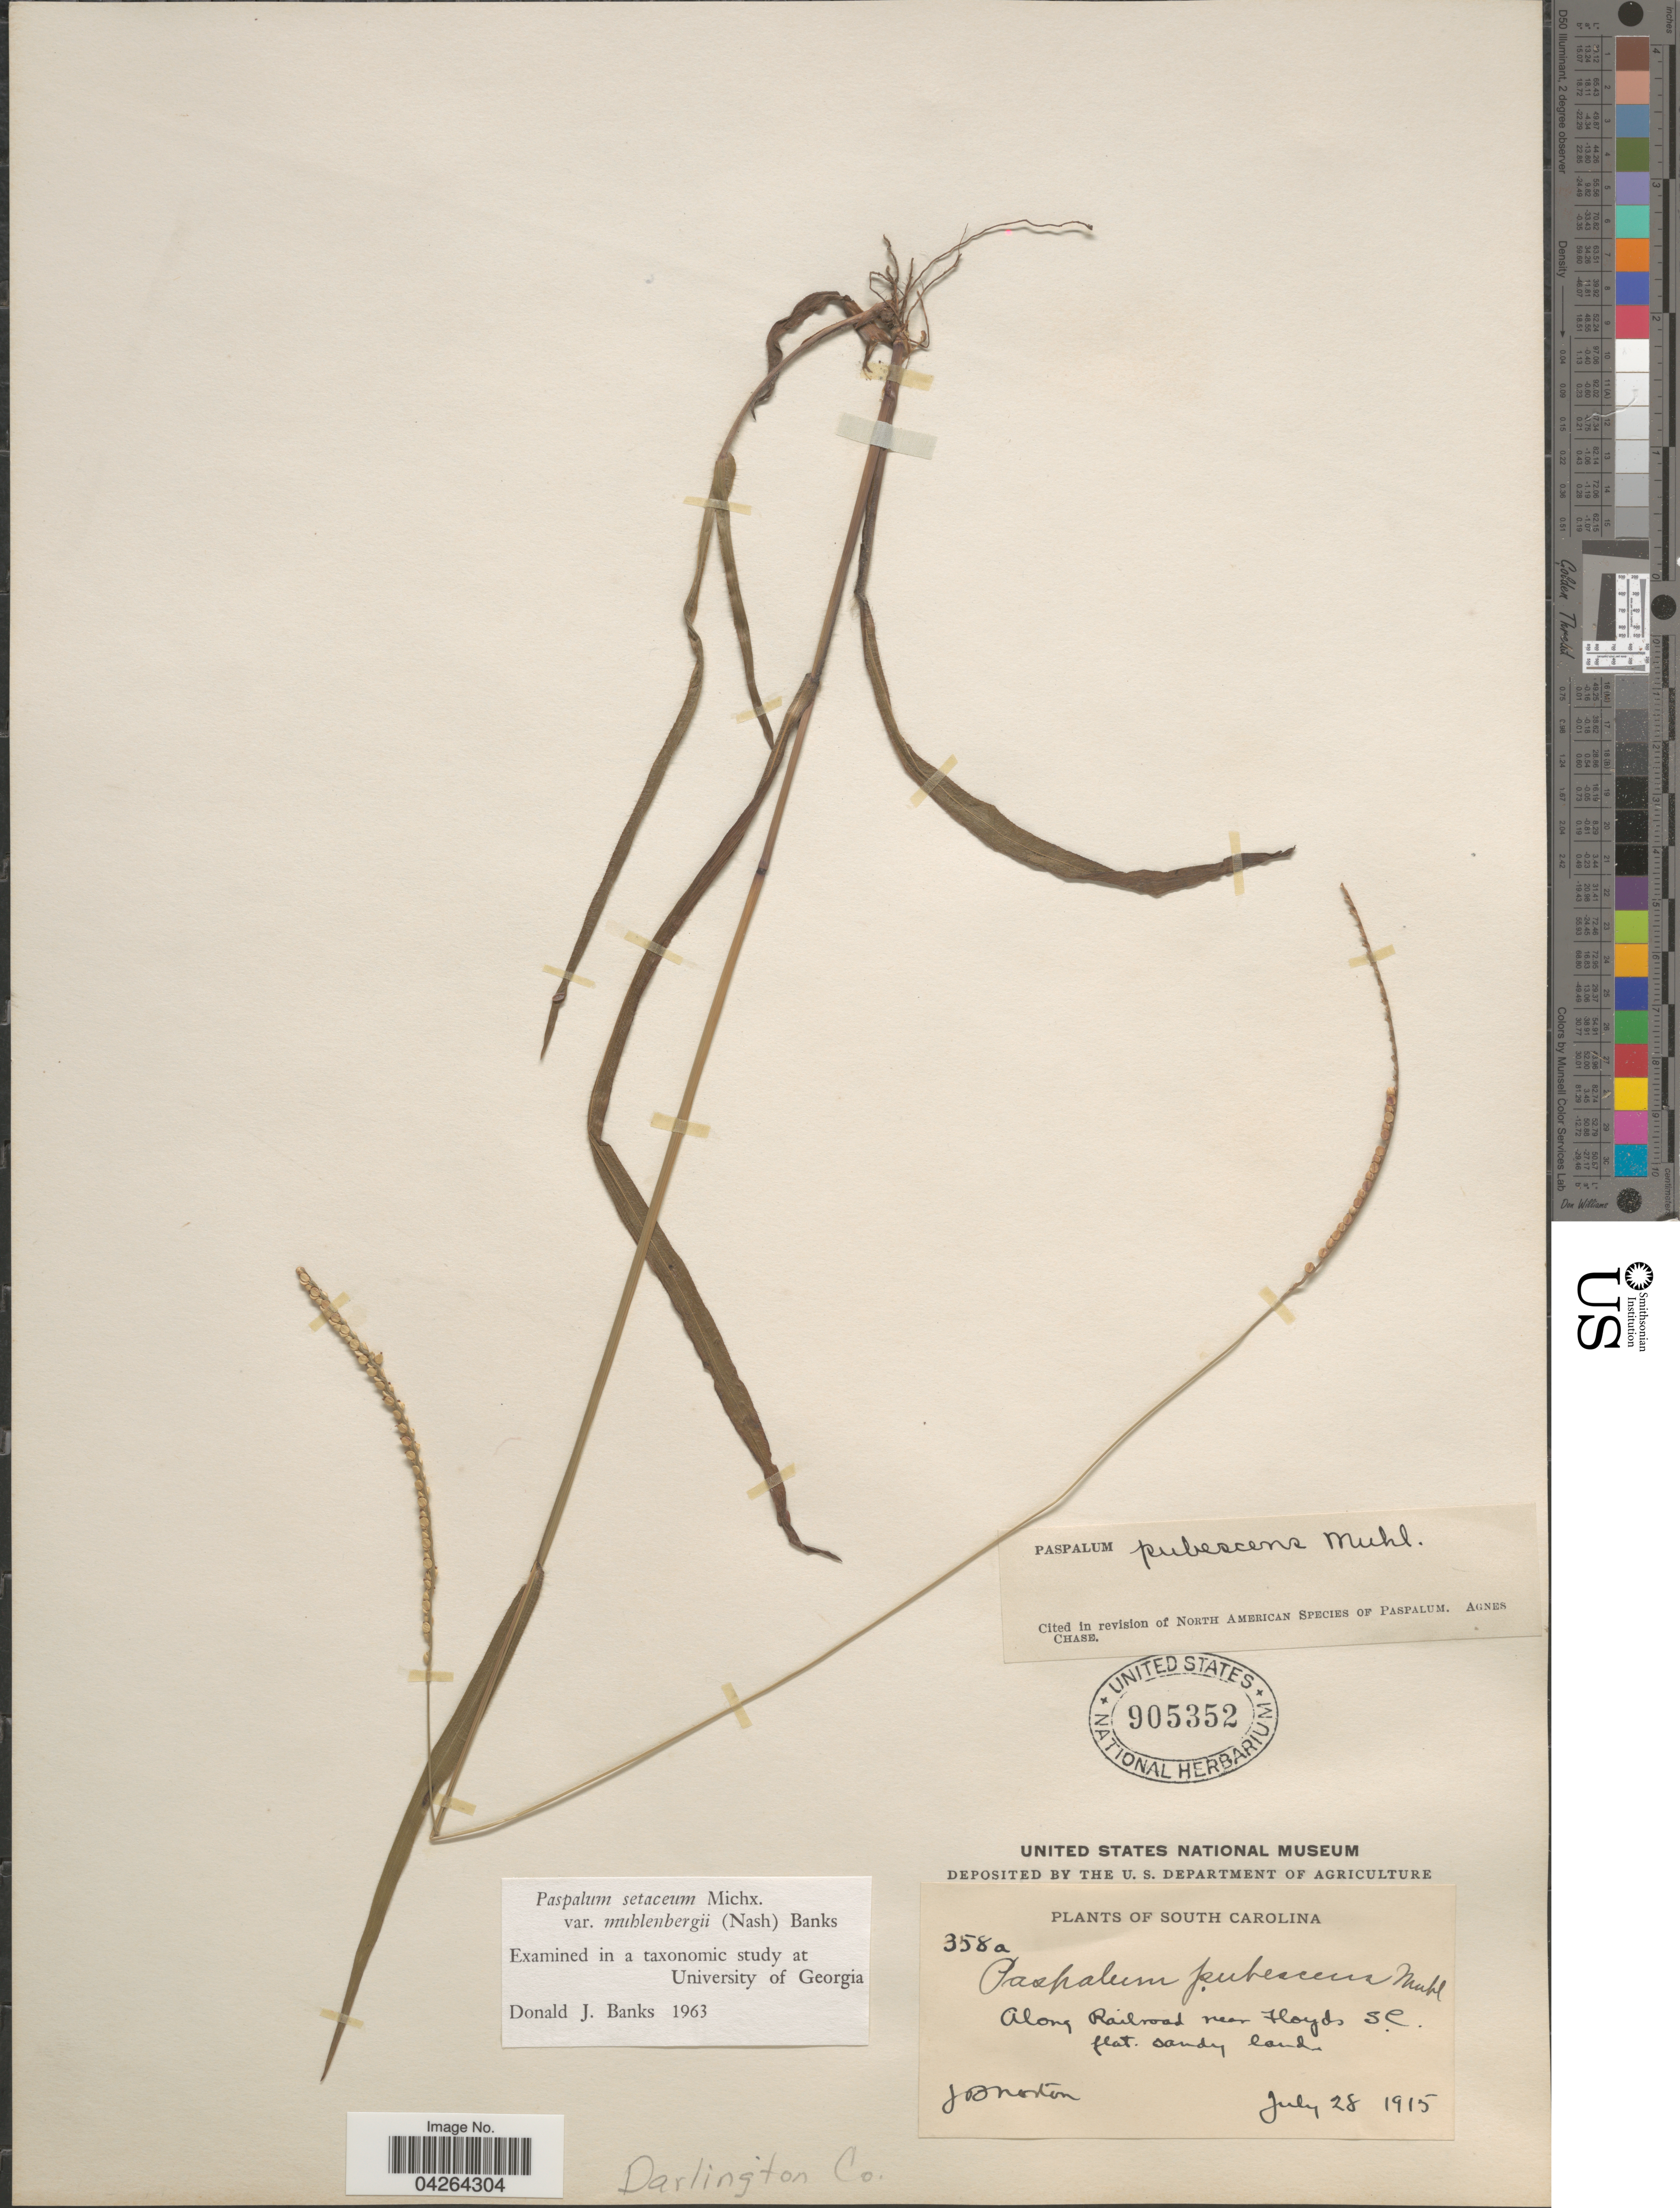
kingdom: Plantae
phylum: Tracheophyta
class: Liliopsida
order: Poales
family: Poaceae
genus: Paspalum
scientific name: Paspalum setaceum var. muhlenbergii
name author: (Nash) D.J. Banks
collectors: J. B. Norton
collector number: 358a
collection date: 1915-07-28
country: United States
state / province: South Carolina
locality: Along Railroad near Floyds. Darlington Co.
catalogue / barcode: US 905352